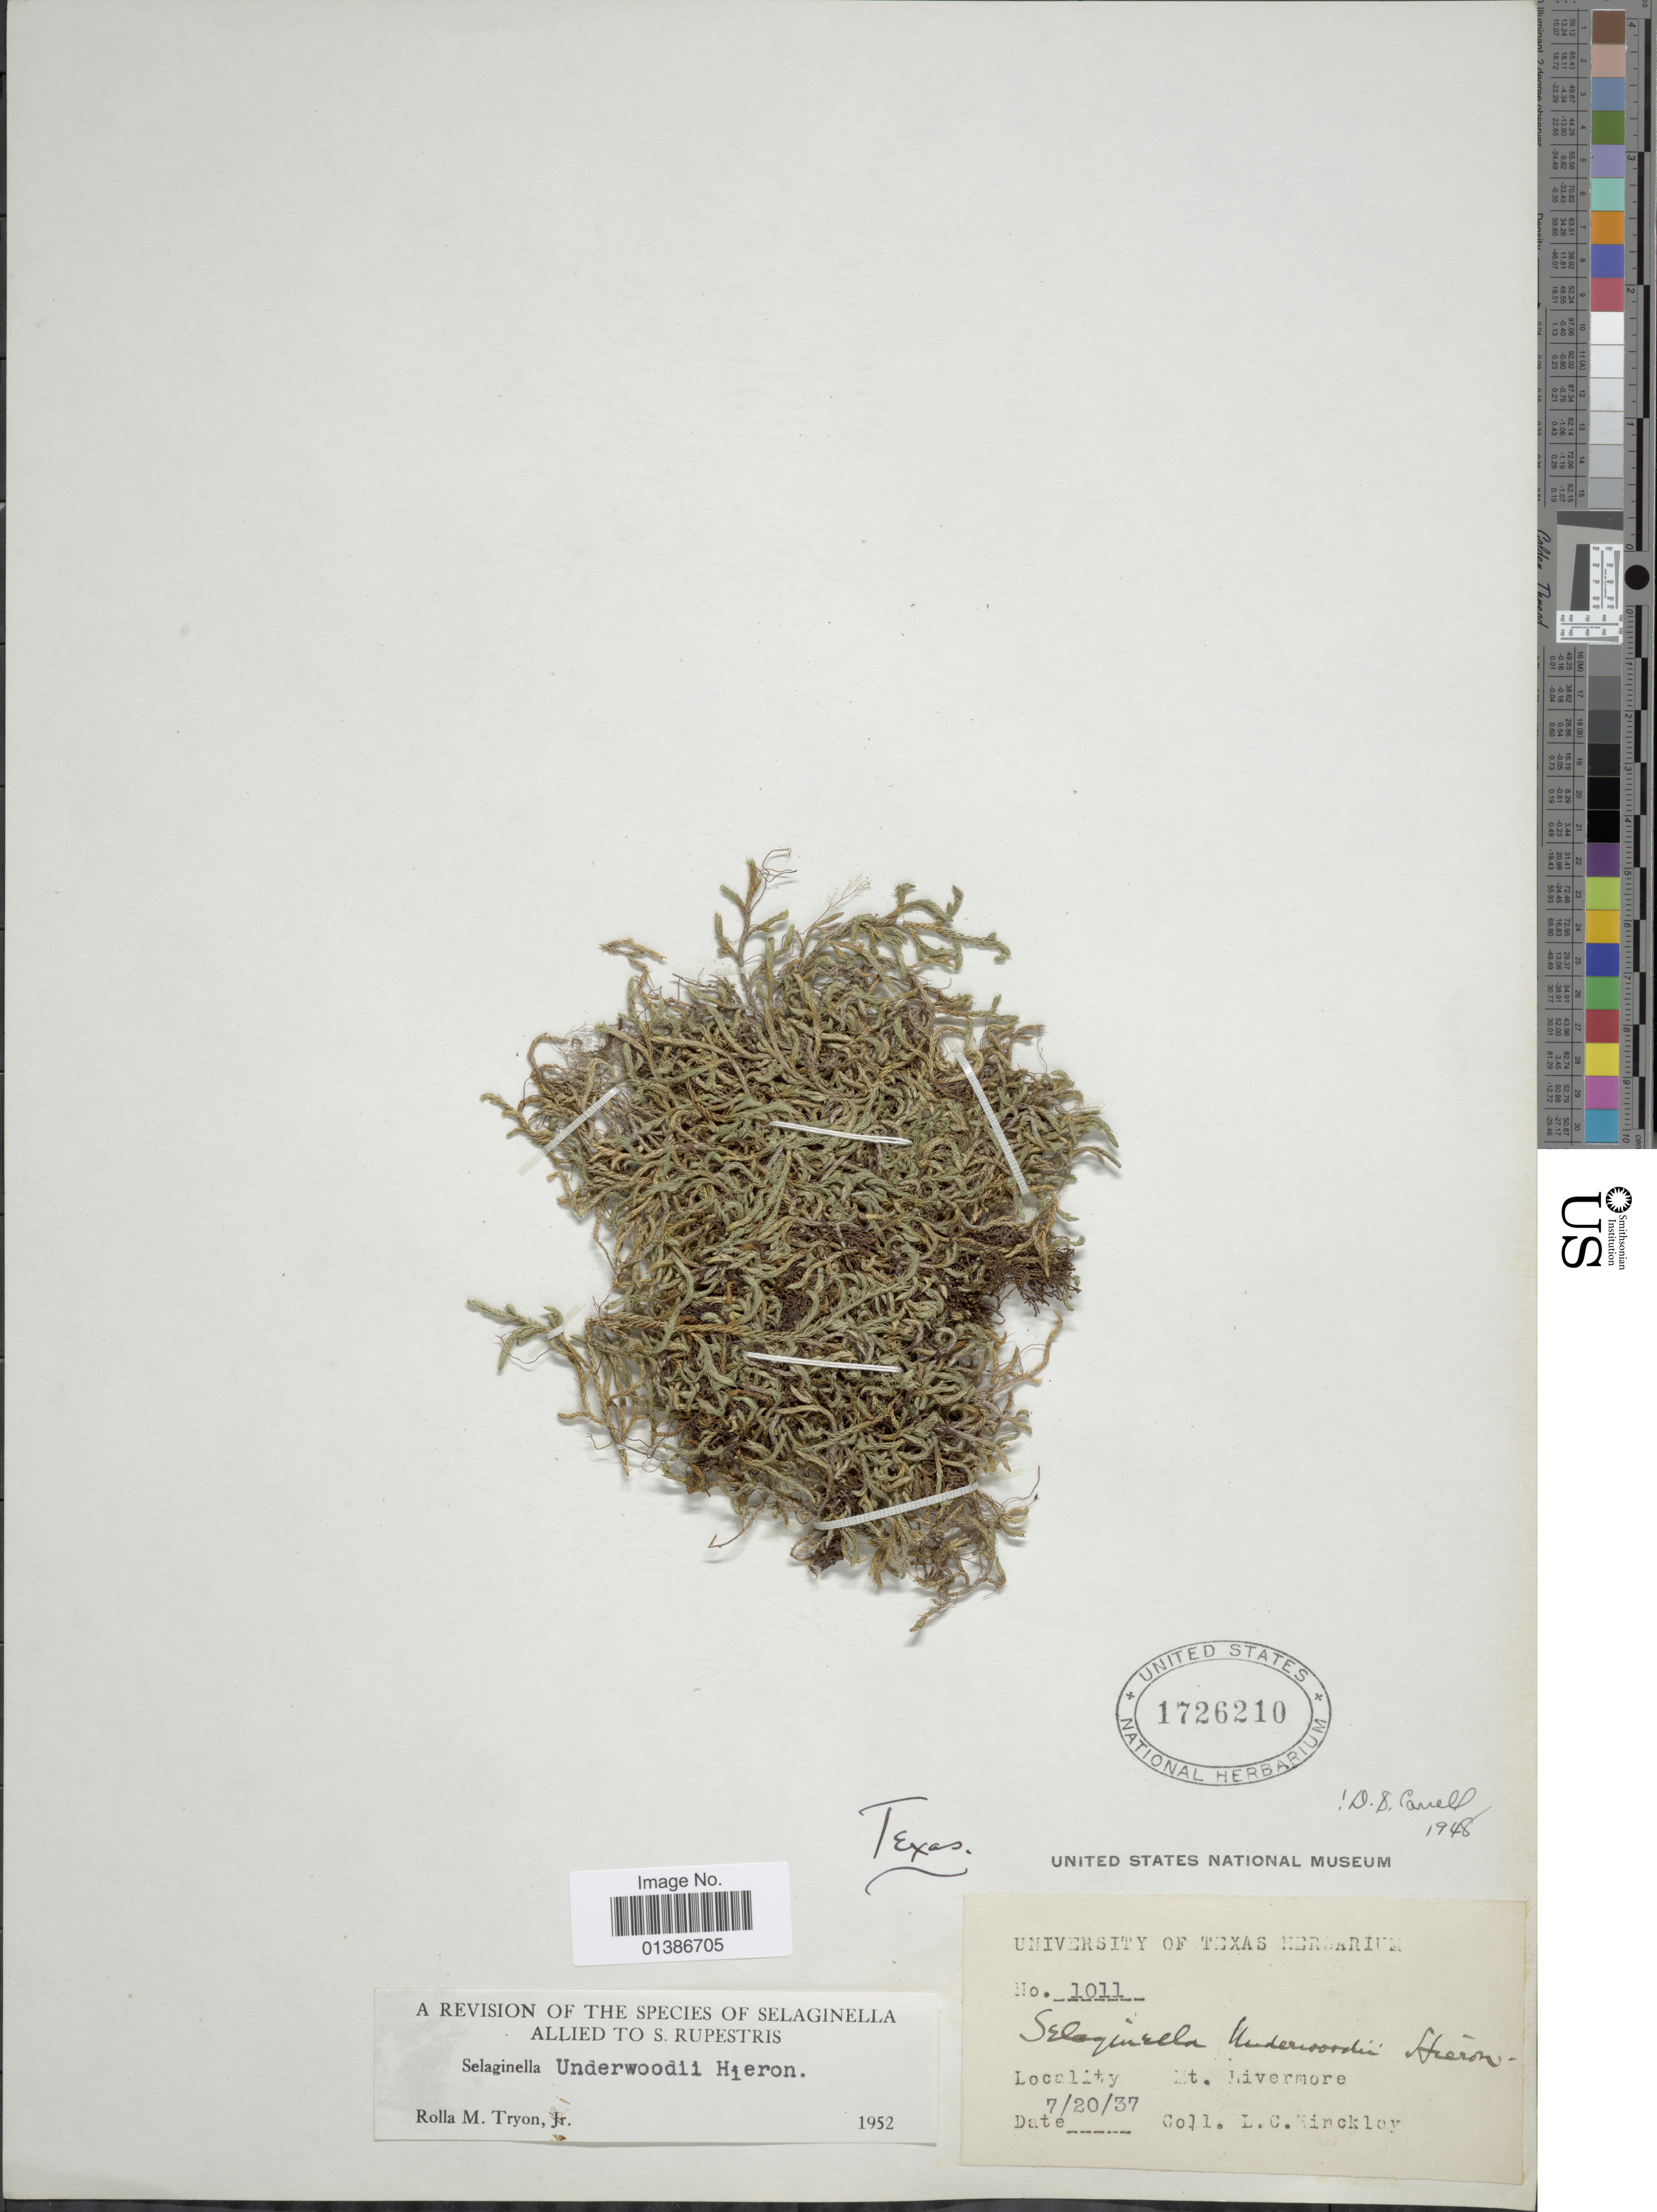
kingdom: Plantae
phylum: Tracheophyta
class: Lycopodiopsida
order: Selaginellales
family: Selaginellaceae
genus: Selaginella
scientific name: Selaginella underwoodii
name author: Hieron.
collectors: L. Hinckley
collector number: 1011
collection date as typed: Transcribed d/m/y: 20/7/37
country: United States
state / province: Texas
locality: Mt. Livermore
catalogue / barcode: US 1726210